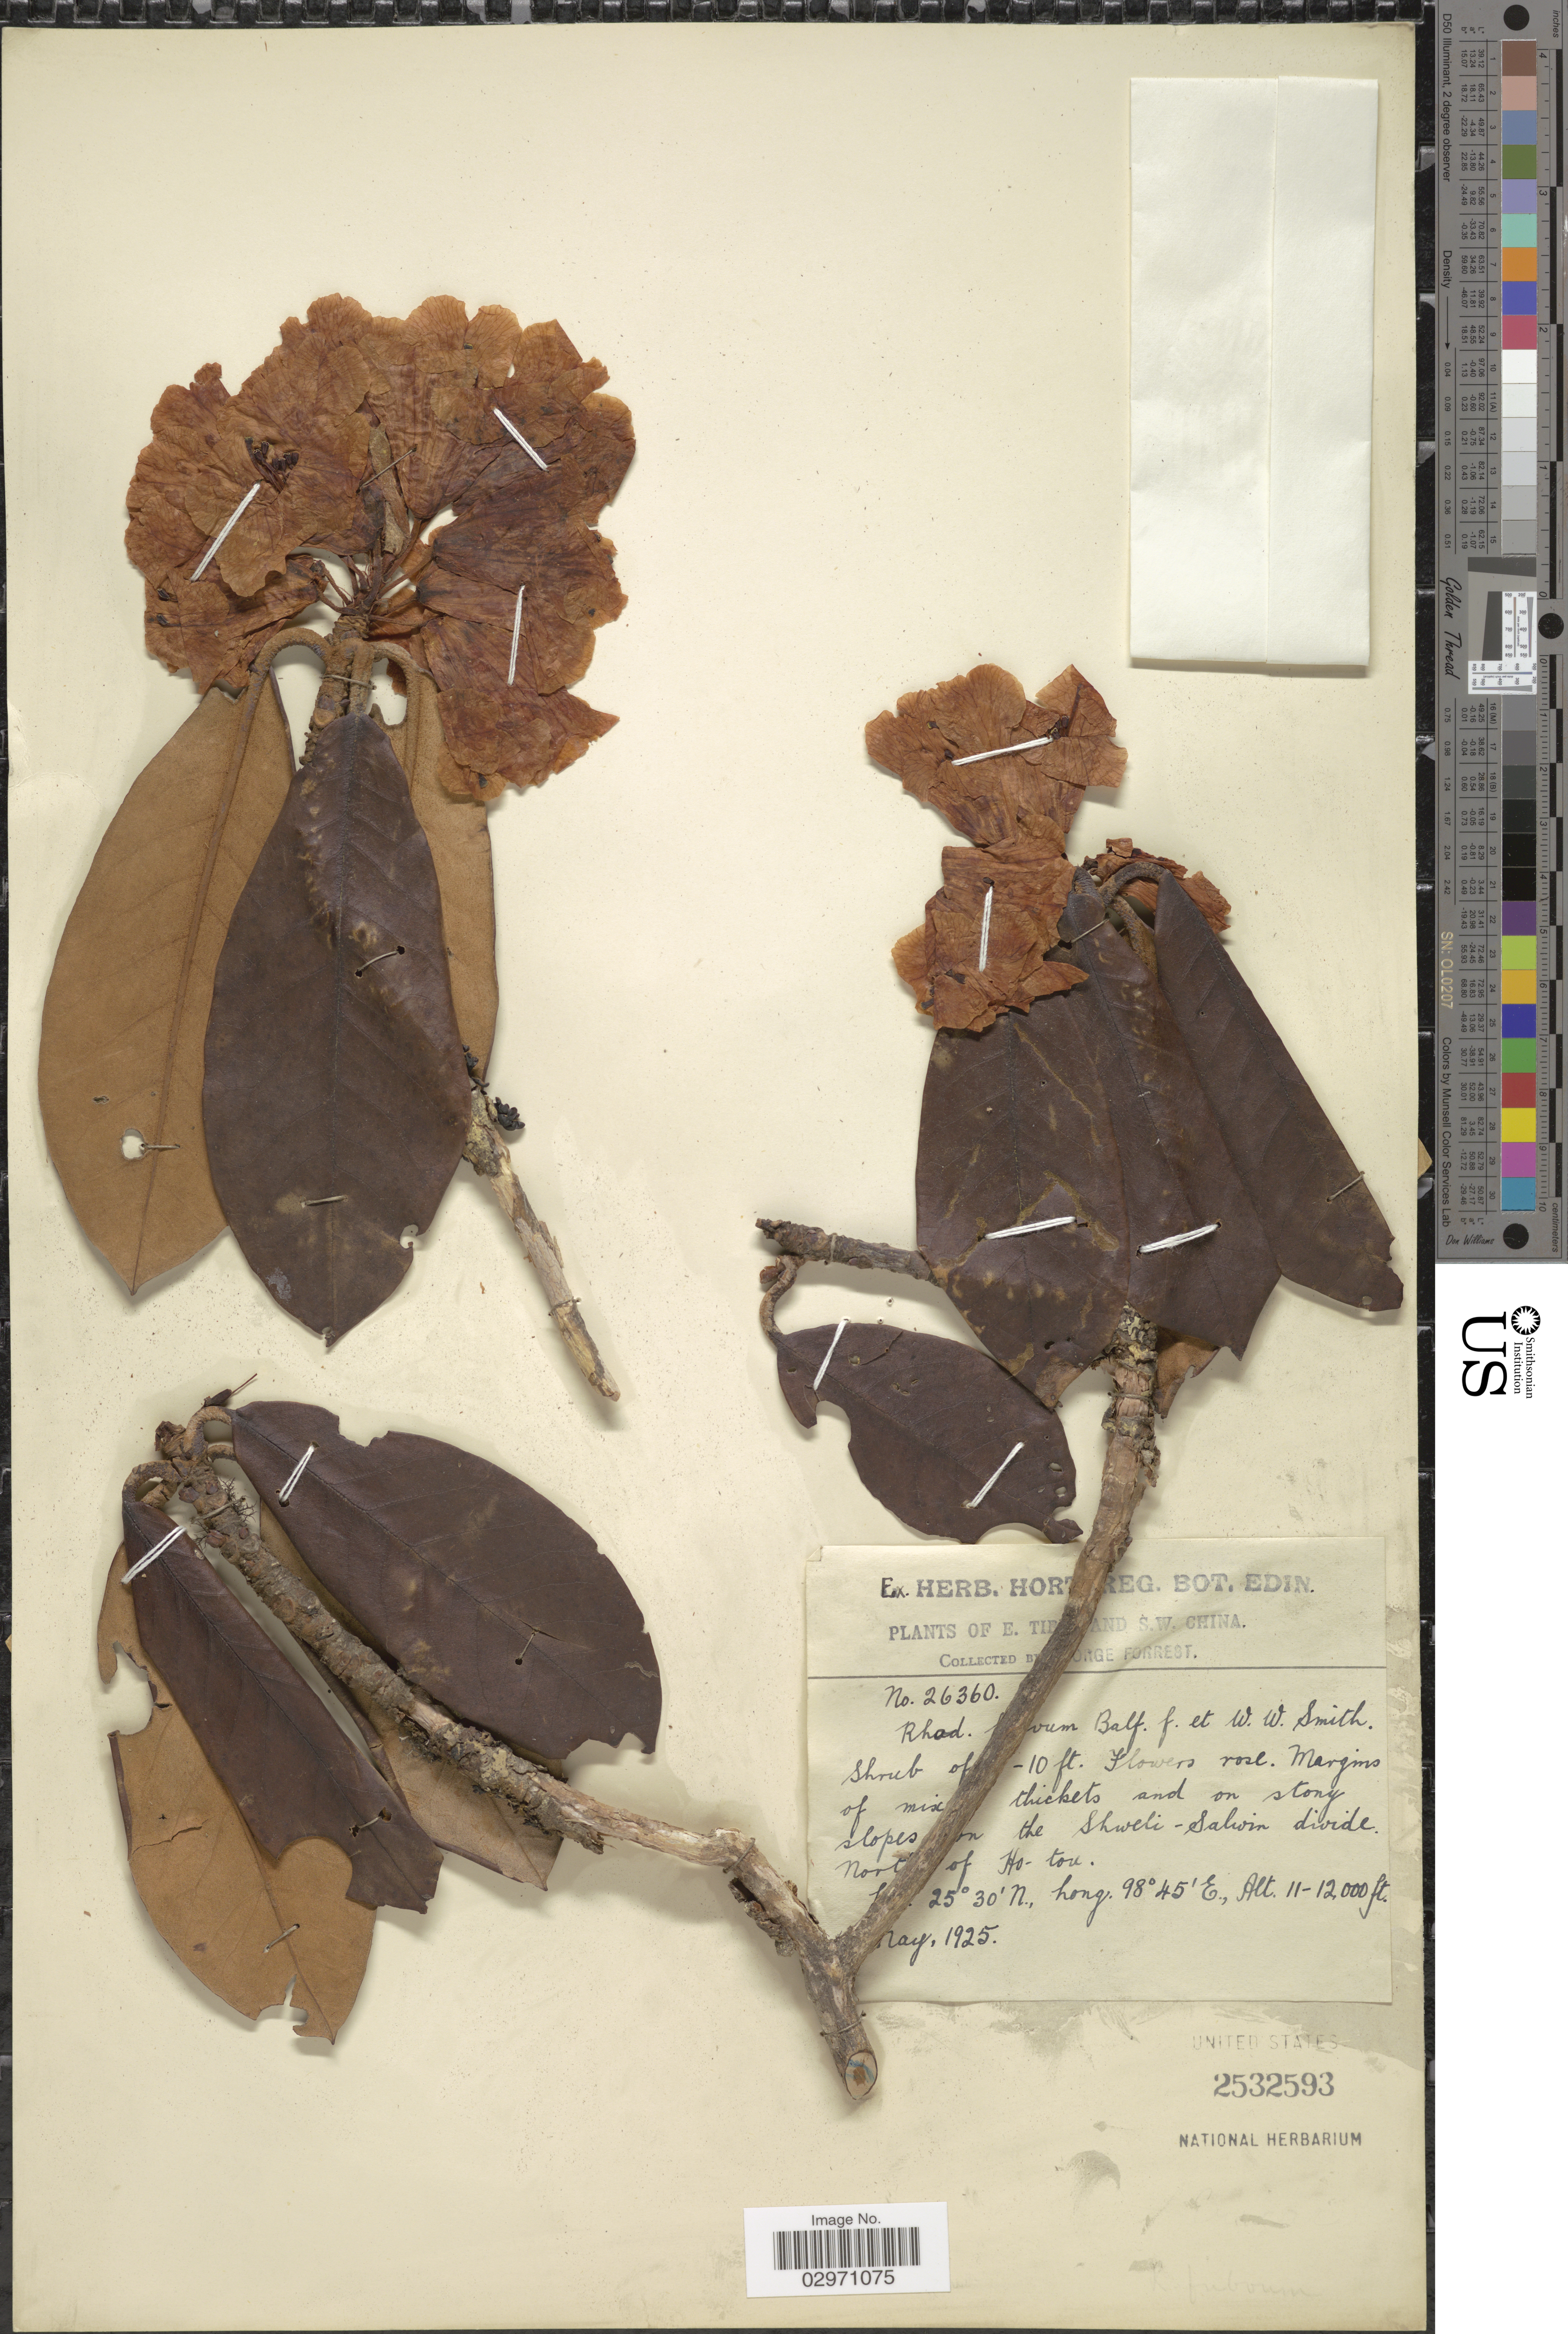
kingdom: Plantae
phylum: Tracheophyta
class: Magnoliopsida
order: Ericales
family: Ericaceae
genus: Rhododendron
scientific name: Rhododendron fulvum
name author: Balf. f. & W.W. Sm.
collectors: G. Forrest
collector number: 26360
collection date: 1925-05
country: China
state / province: Xizang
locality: E. Tibet and S.W. China. On the Shweli-Salwin divide. Nort [illegible text] of Ho- tou.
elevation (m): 3353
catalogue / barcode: US 2532593